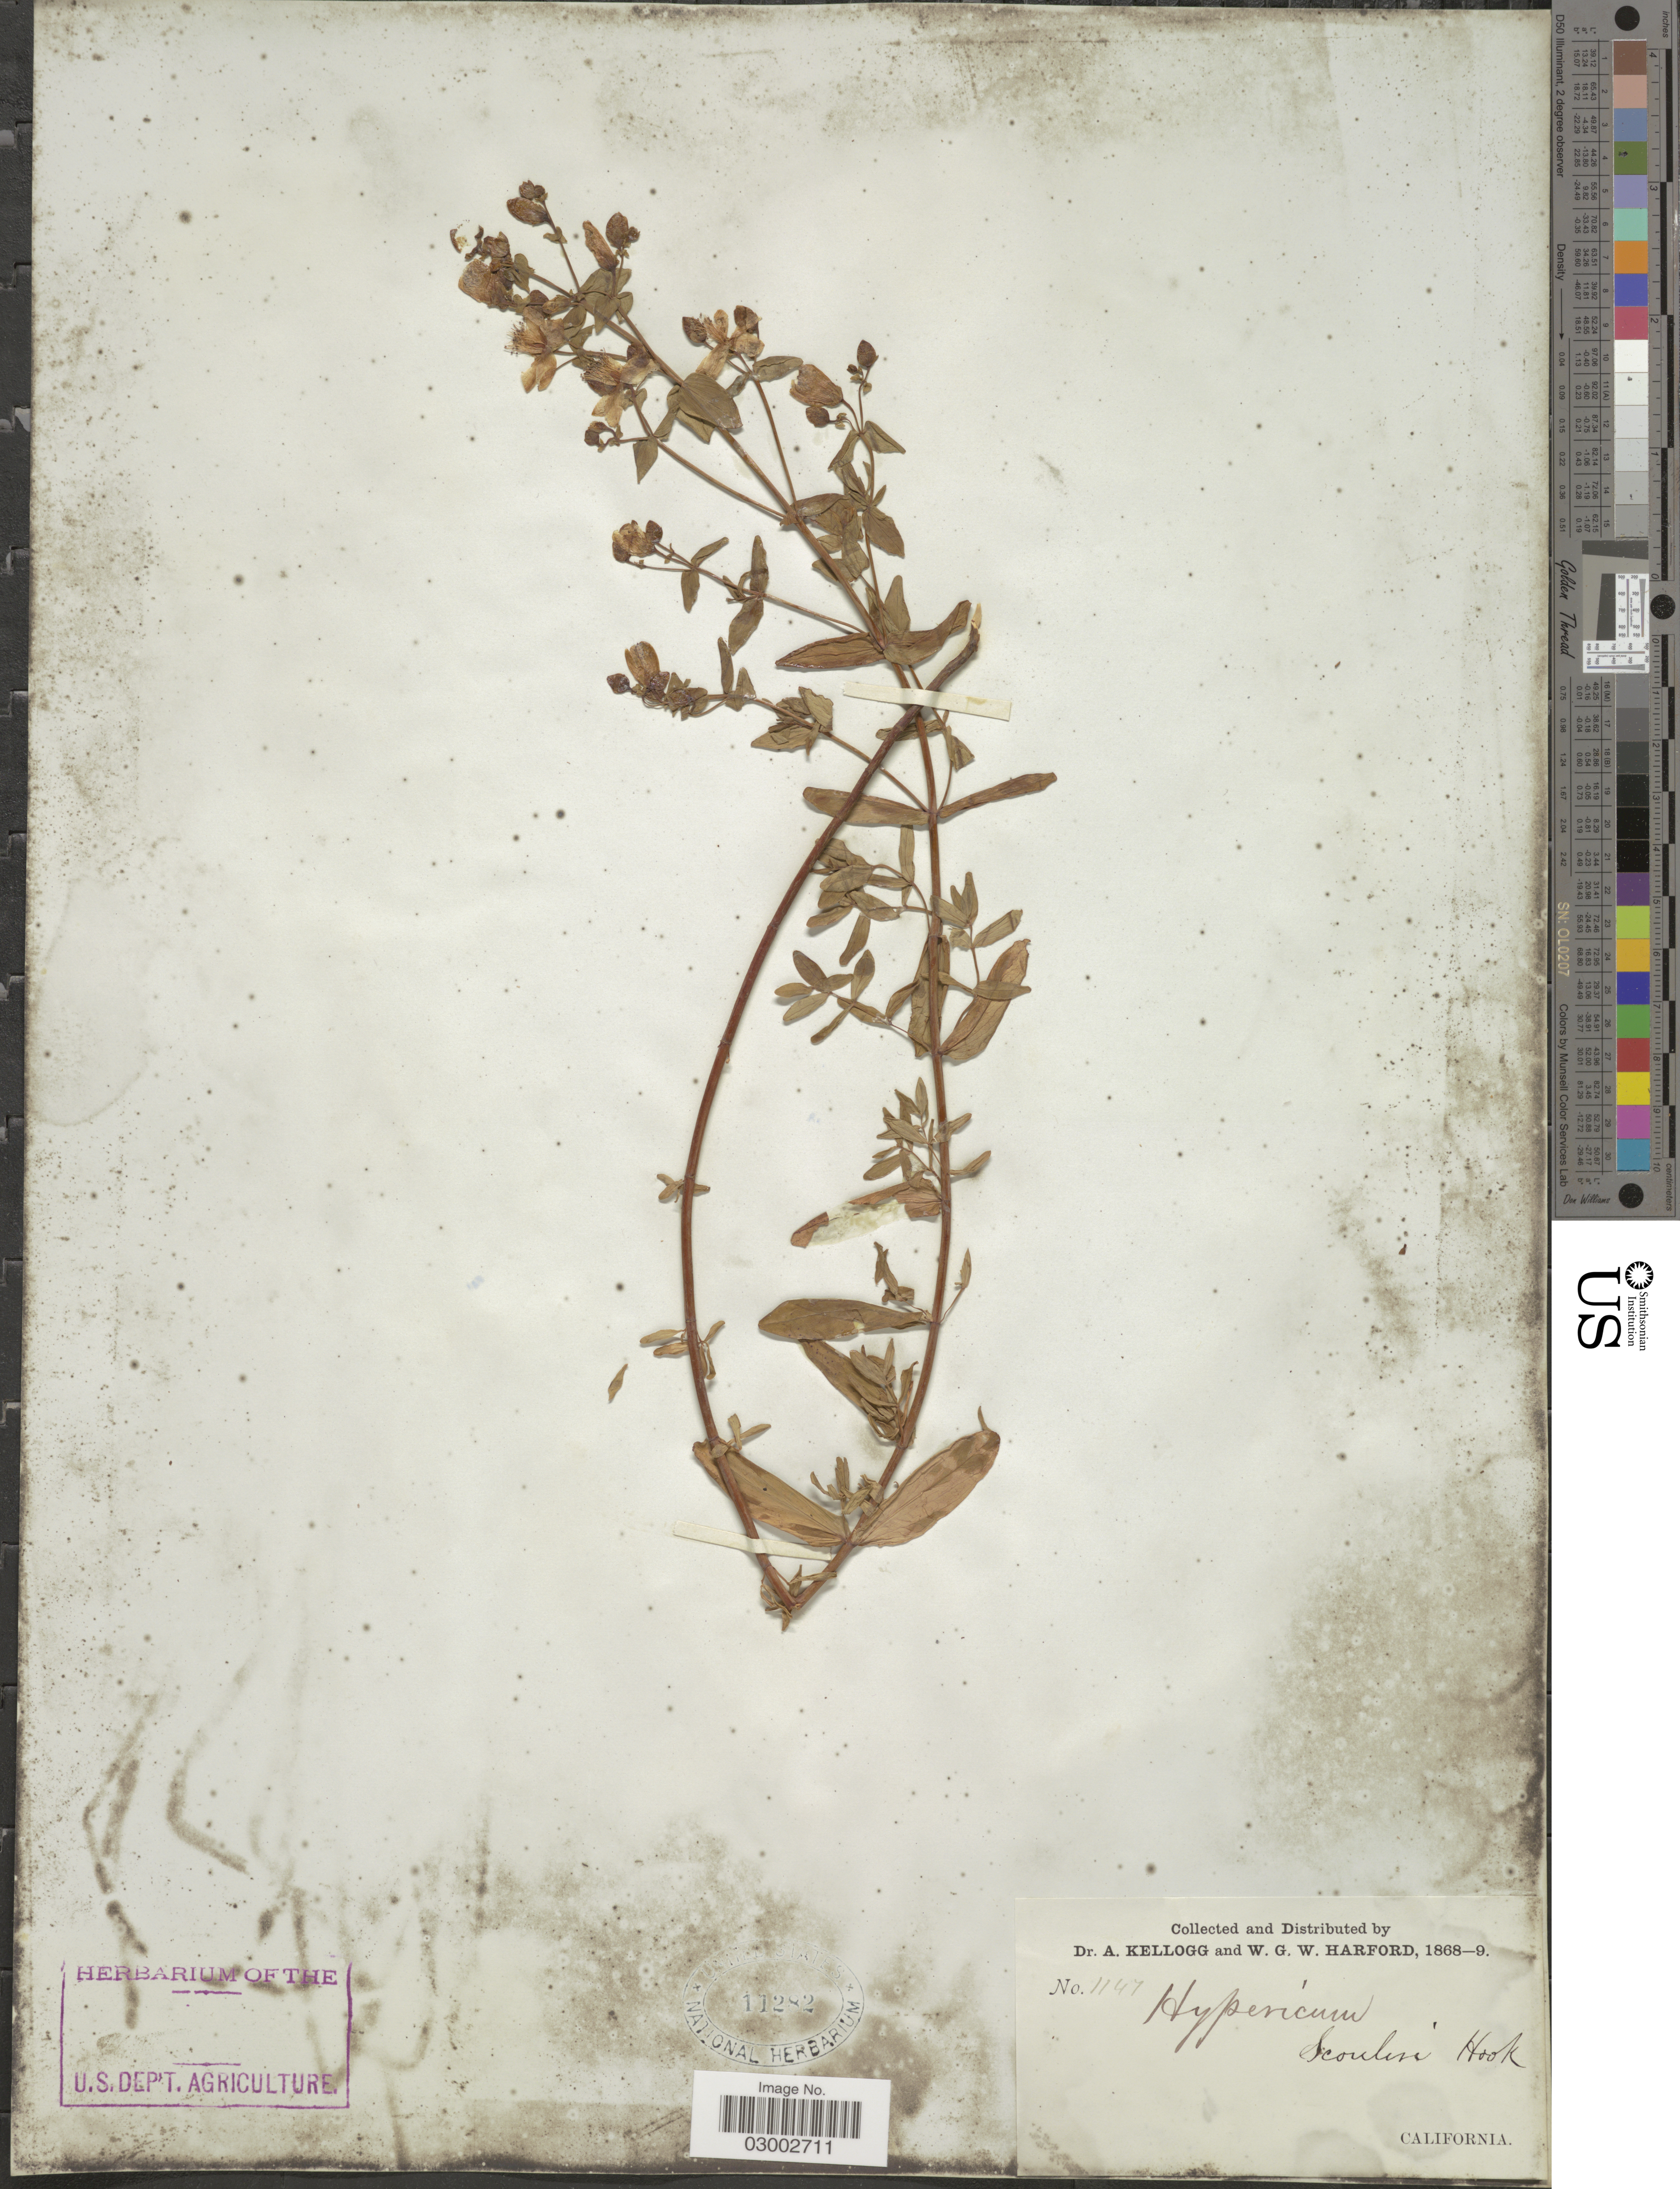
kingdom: Plantae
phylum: Tracheophyta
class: Magnoliopsida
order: Malpighiales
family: Hypericaceae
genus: Hypericum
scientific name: Hypericum scouleri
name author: Hook.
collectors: A. Kellogg & W. G. W. Harford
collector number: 1147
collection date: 1868/1869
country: United States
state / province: California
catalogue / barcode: US 11282